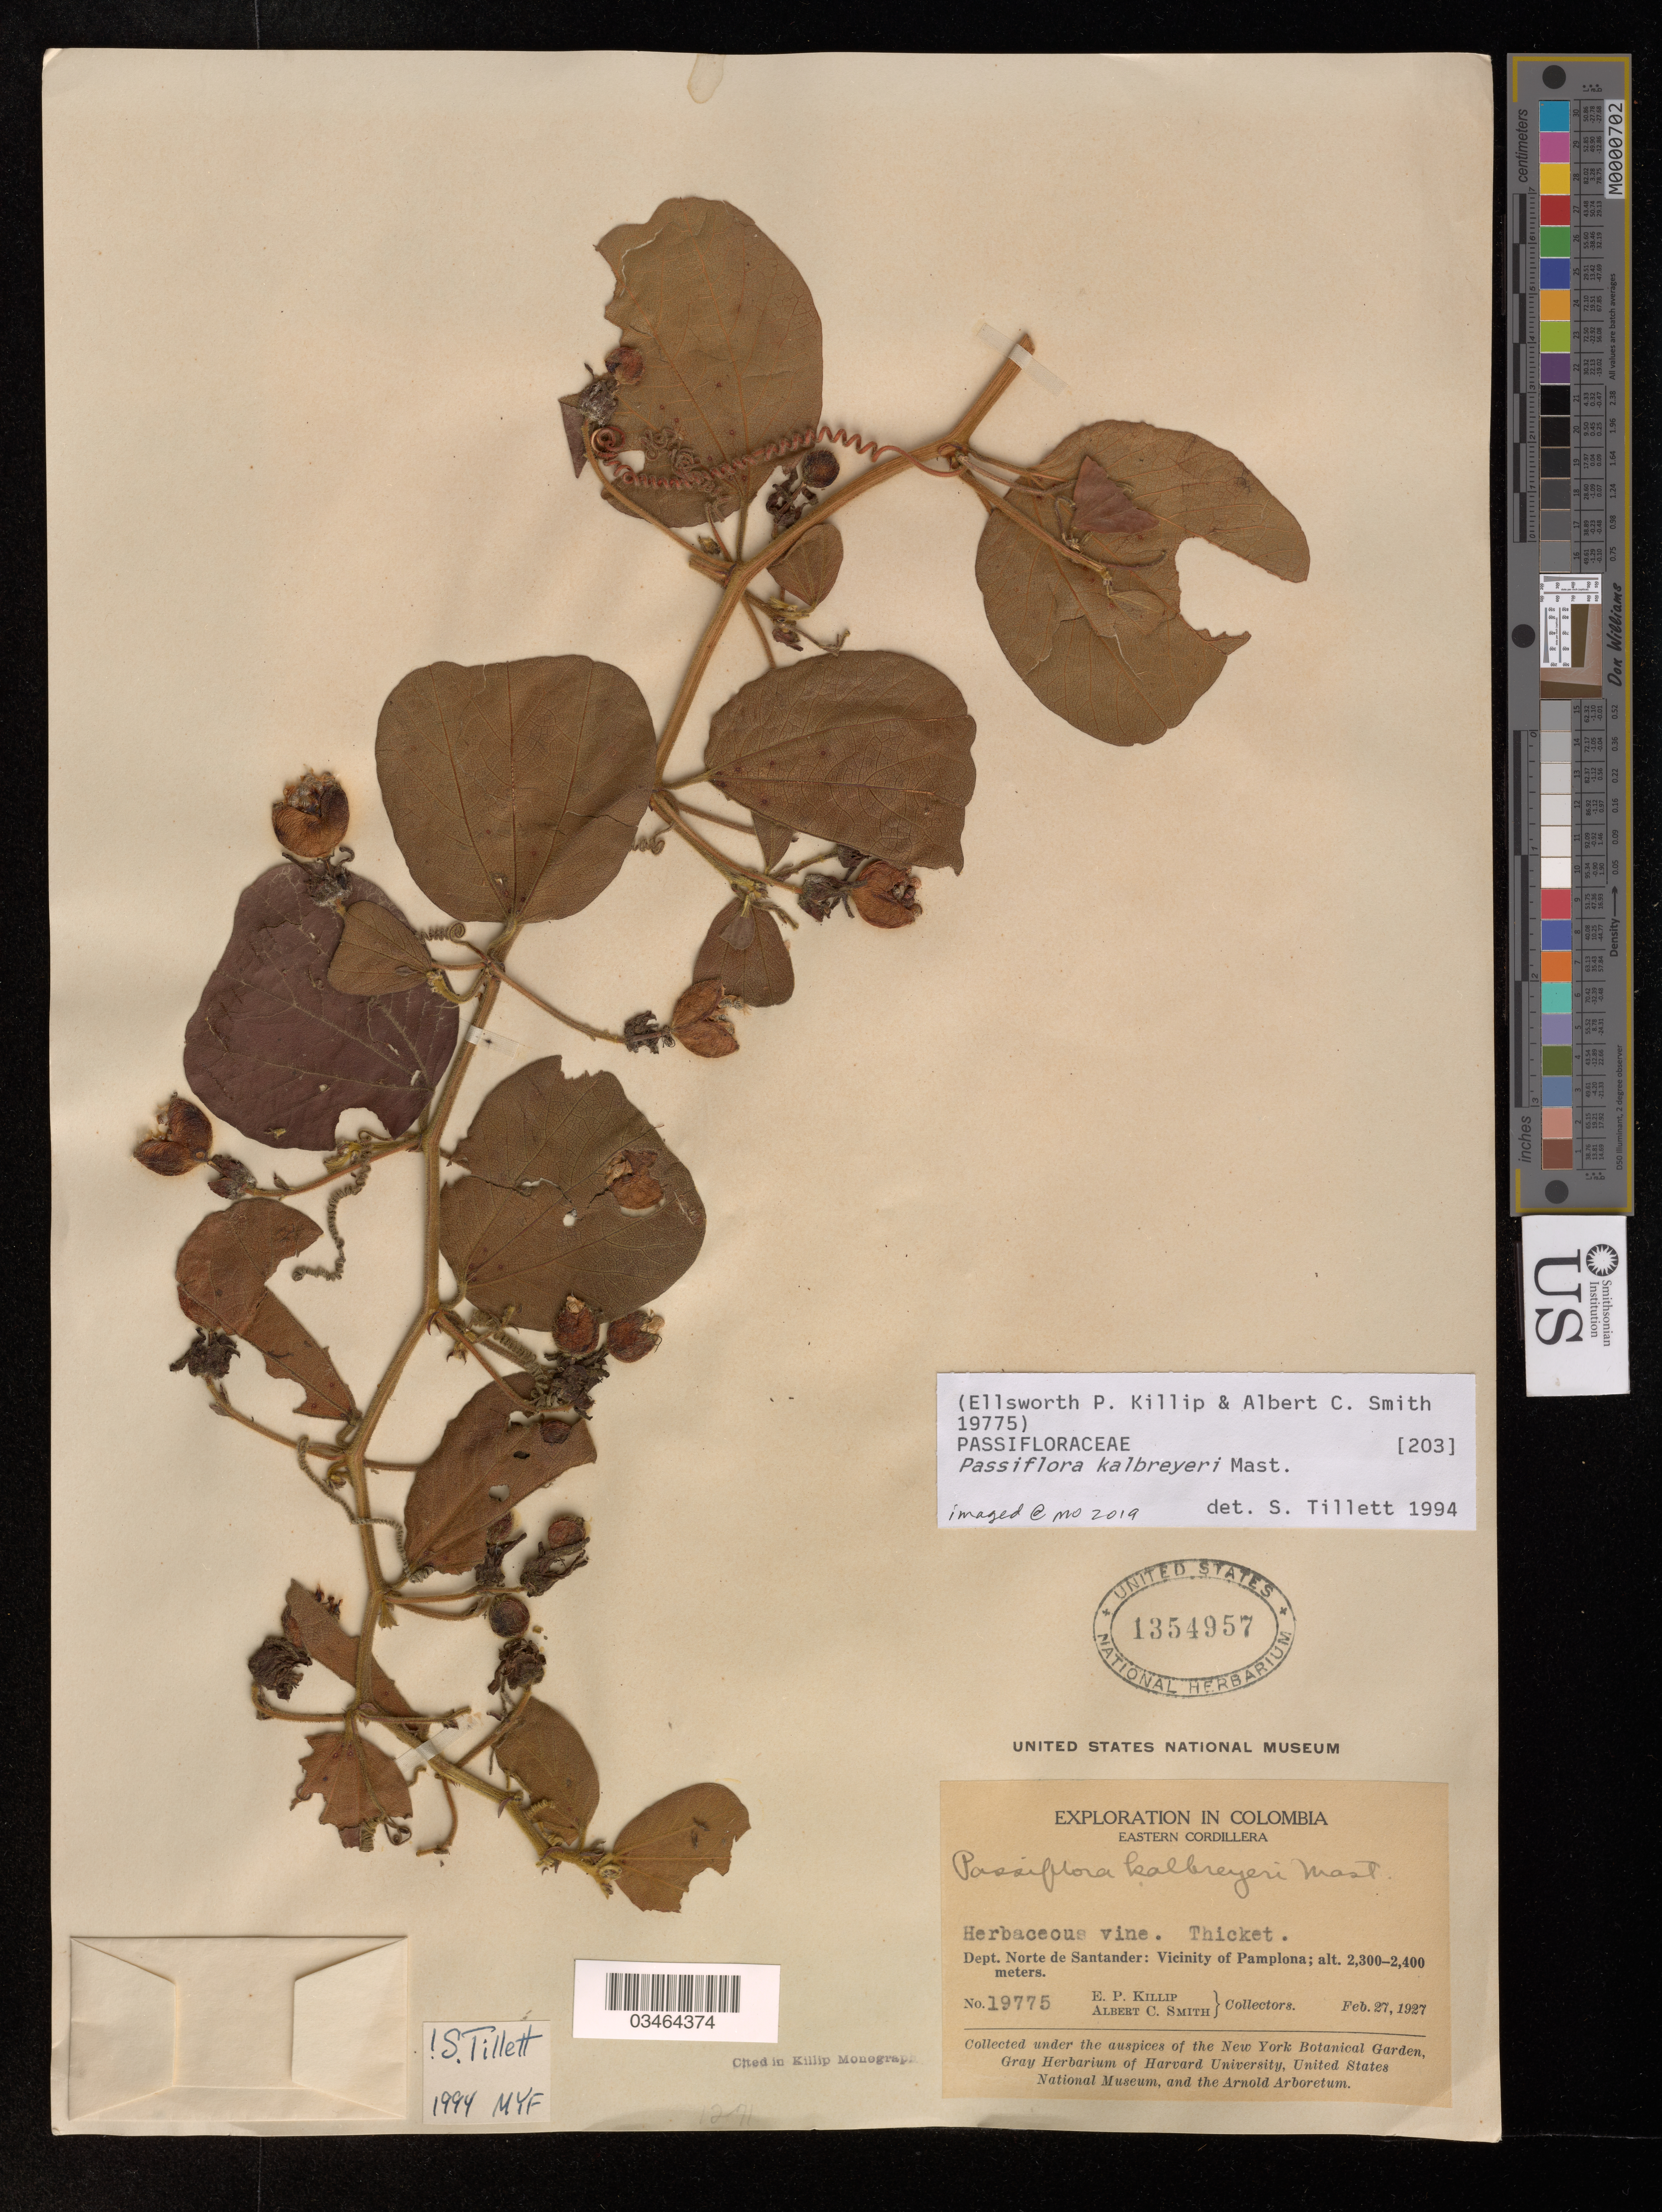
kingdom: Plantae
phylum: Tracheophyta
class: Magnoliopsida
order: Malpighiales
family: Passifloraceae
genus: Passiflora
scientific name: Passiflora kalbreyeri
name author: Mast.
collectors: E. P. Killip & A. C. Smith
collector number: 19775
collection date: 1927-02-27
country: Colombia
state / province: Norte de Santander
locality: Eastern Cordillera. Dept. Norte de Santander: Vicinity of Pamplona.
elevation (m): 2300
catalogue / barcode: US 1354957